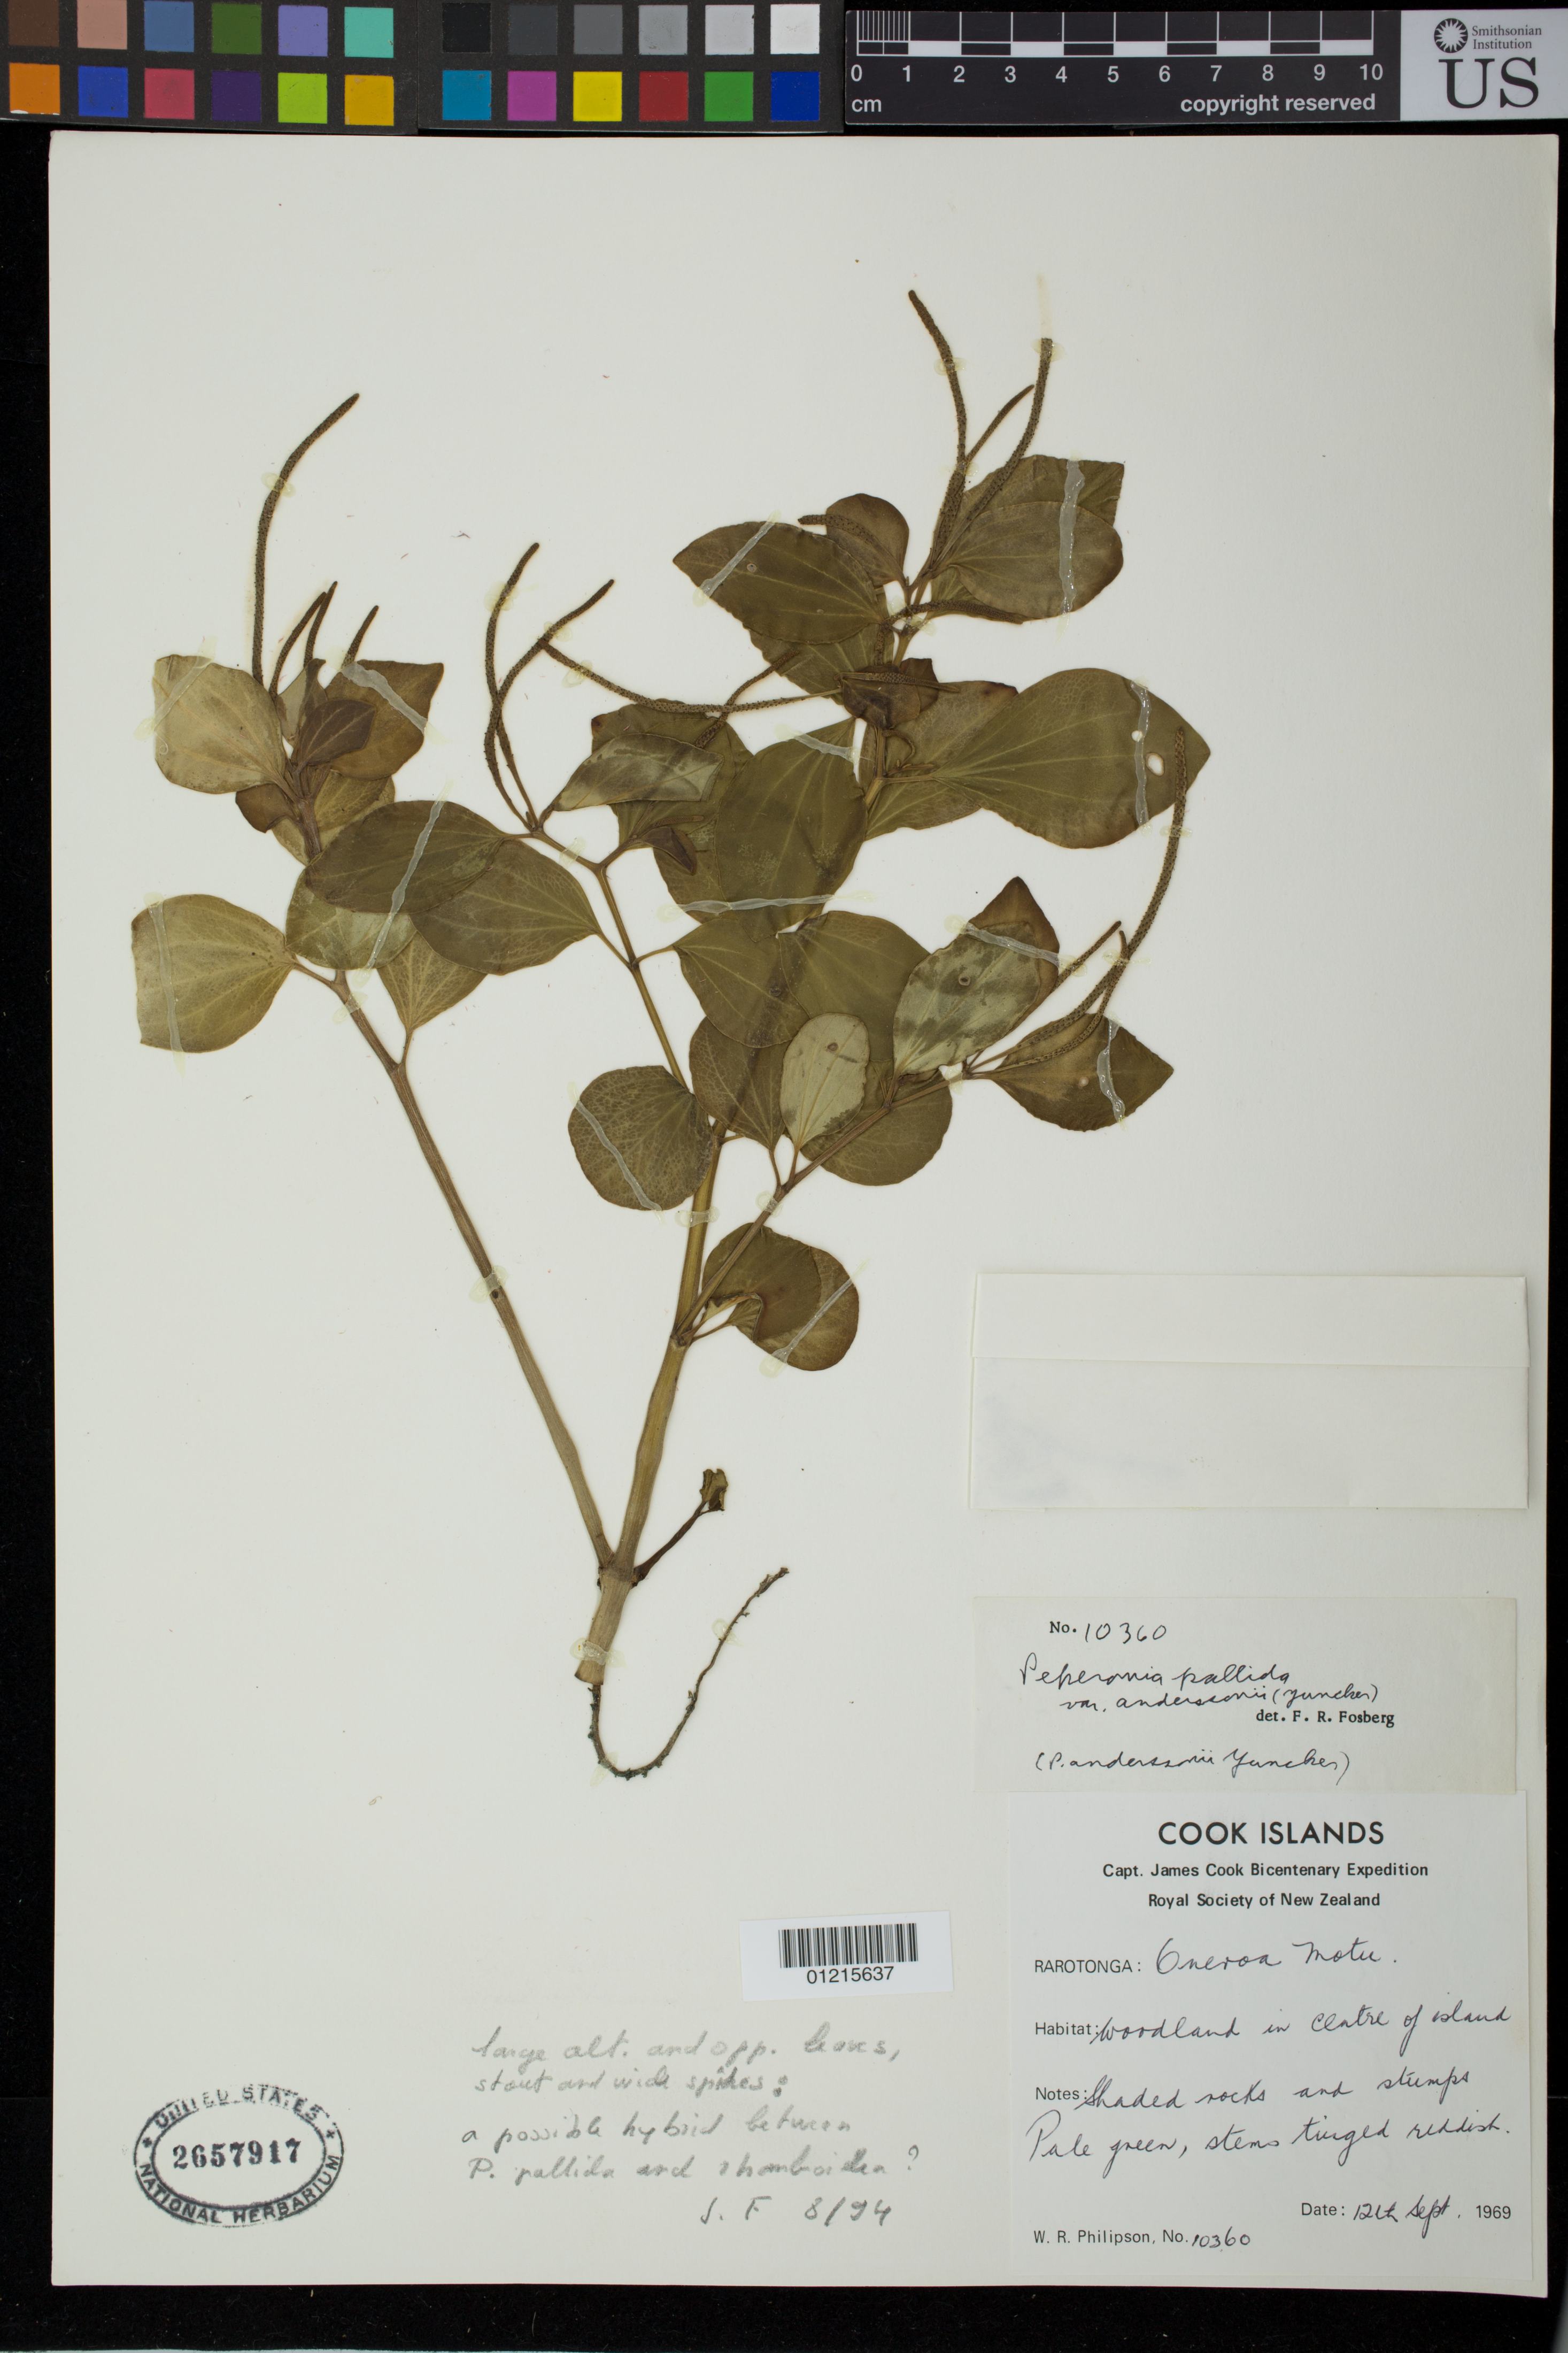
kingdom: Plantae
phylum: Tracheophyta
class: Magnoliopsida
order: Piperales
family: Piperaceae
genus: Peperomia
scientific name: Peperomia anderssonii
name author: Yunck.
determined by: Fosberg, F. R.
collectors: W. R. Philipson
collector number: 10360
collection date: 1969-09-12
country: Cook Islands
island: Rarotonga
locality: center of island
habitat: woodland, sgaded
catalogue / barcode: US 2657917